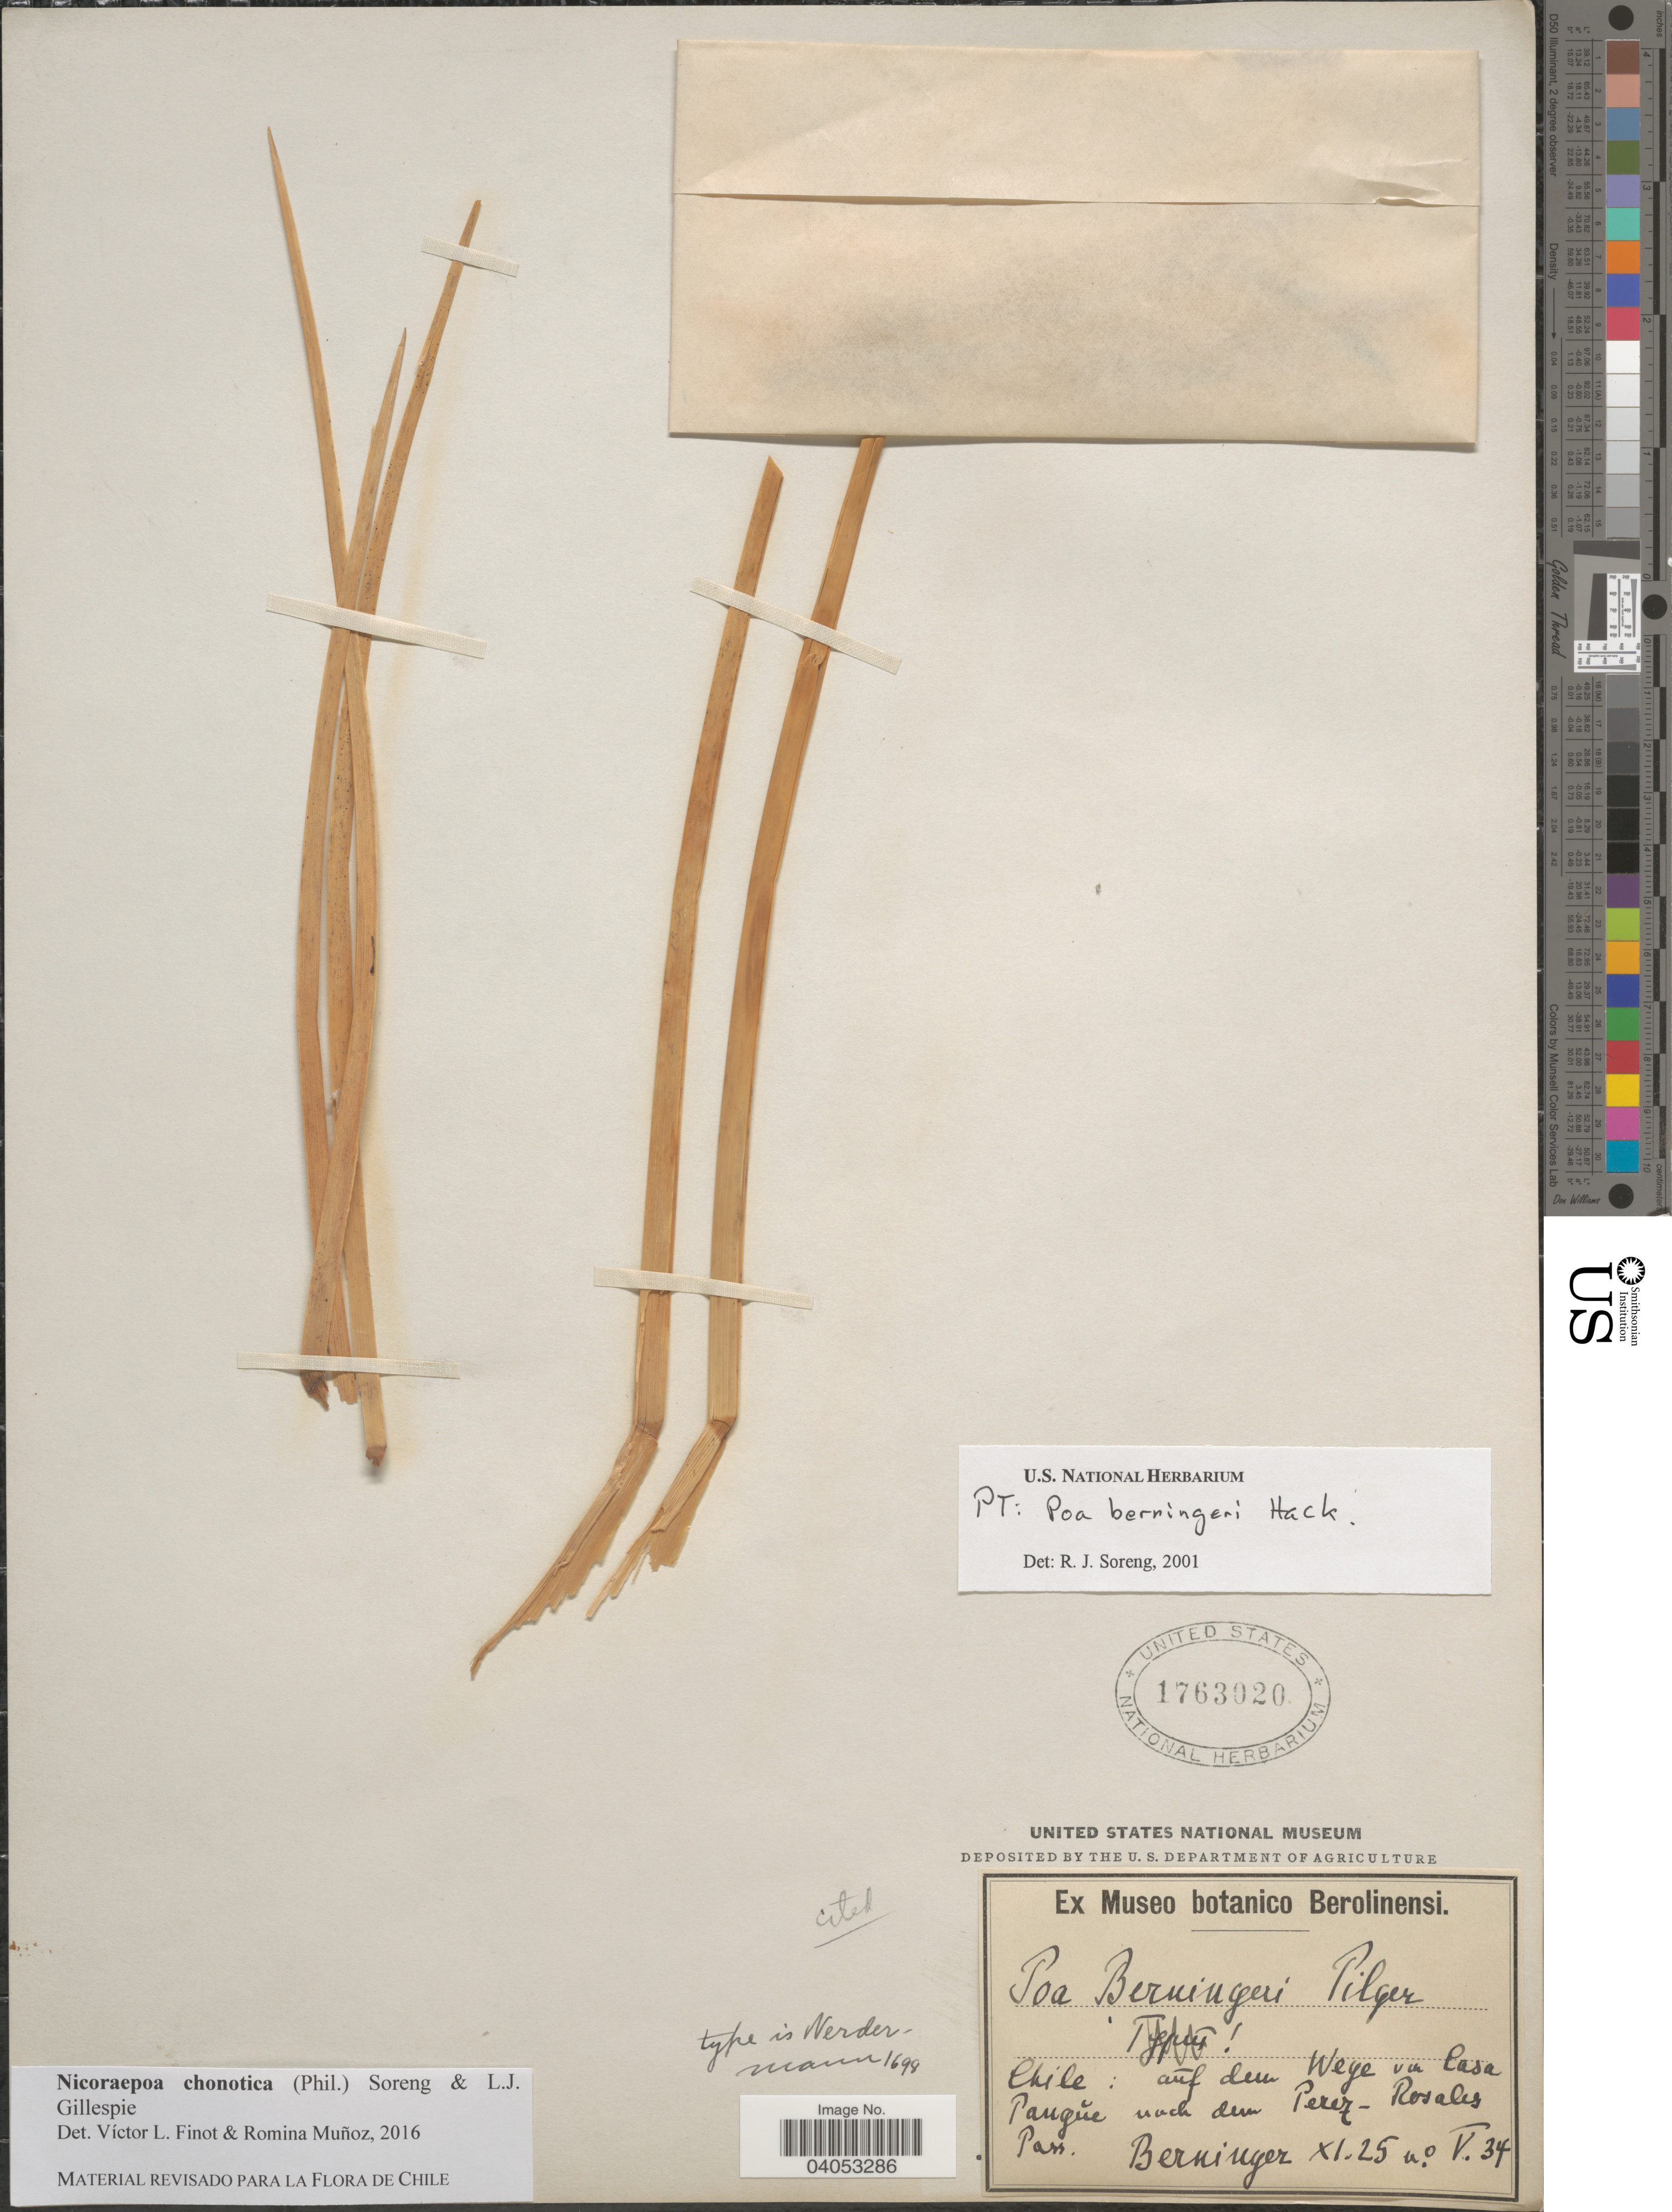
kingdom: Plantae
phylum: Tracheophyta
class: Liliopsida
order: Poales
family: Poaceae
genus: Nicoraepoa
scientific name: Nicoraepoa chonotica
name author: (Phil.) Soreng & L.J. Gillespie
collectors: Berninger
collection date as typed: Transcribed d/m/y: /11/25 to /5/34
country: Chile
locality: Auf dem Wege in Casa Pangue nach dem Perez - Rosales Pass.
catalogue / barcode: US 1763020